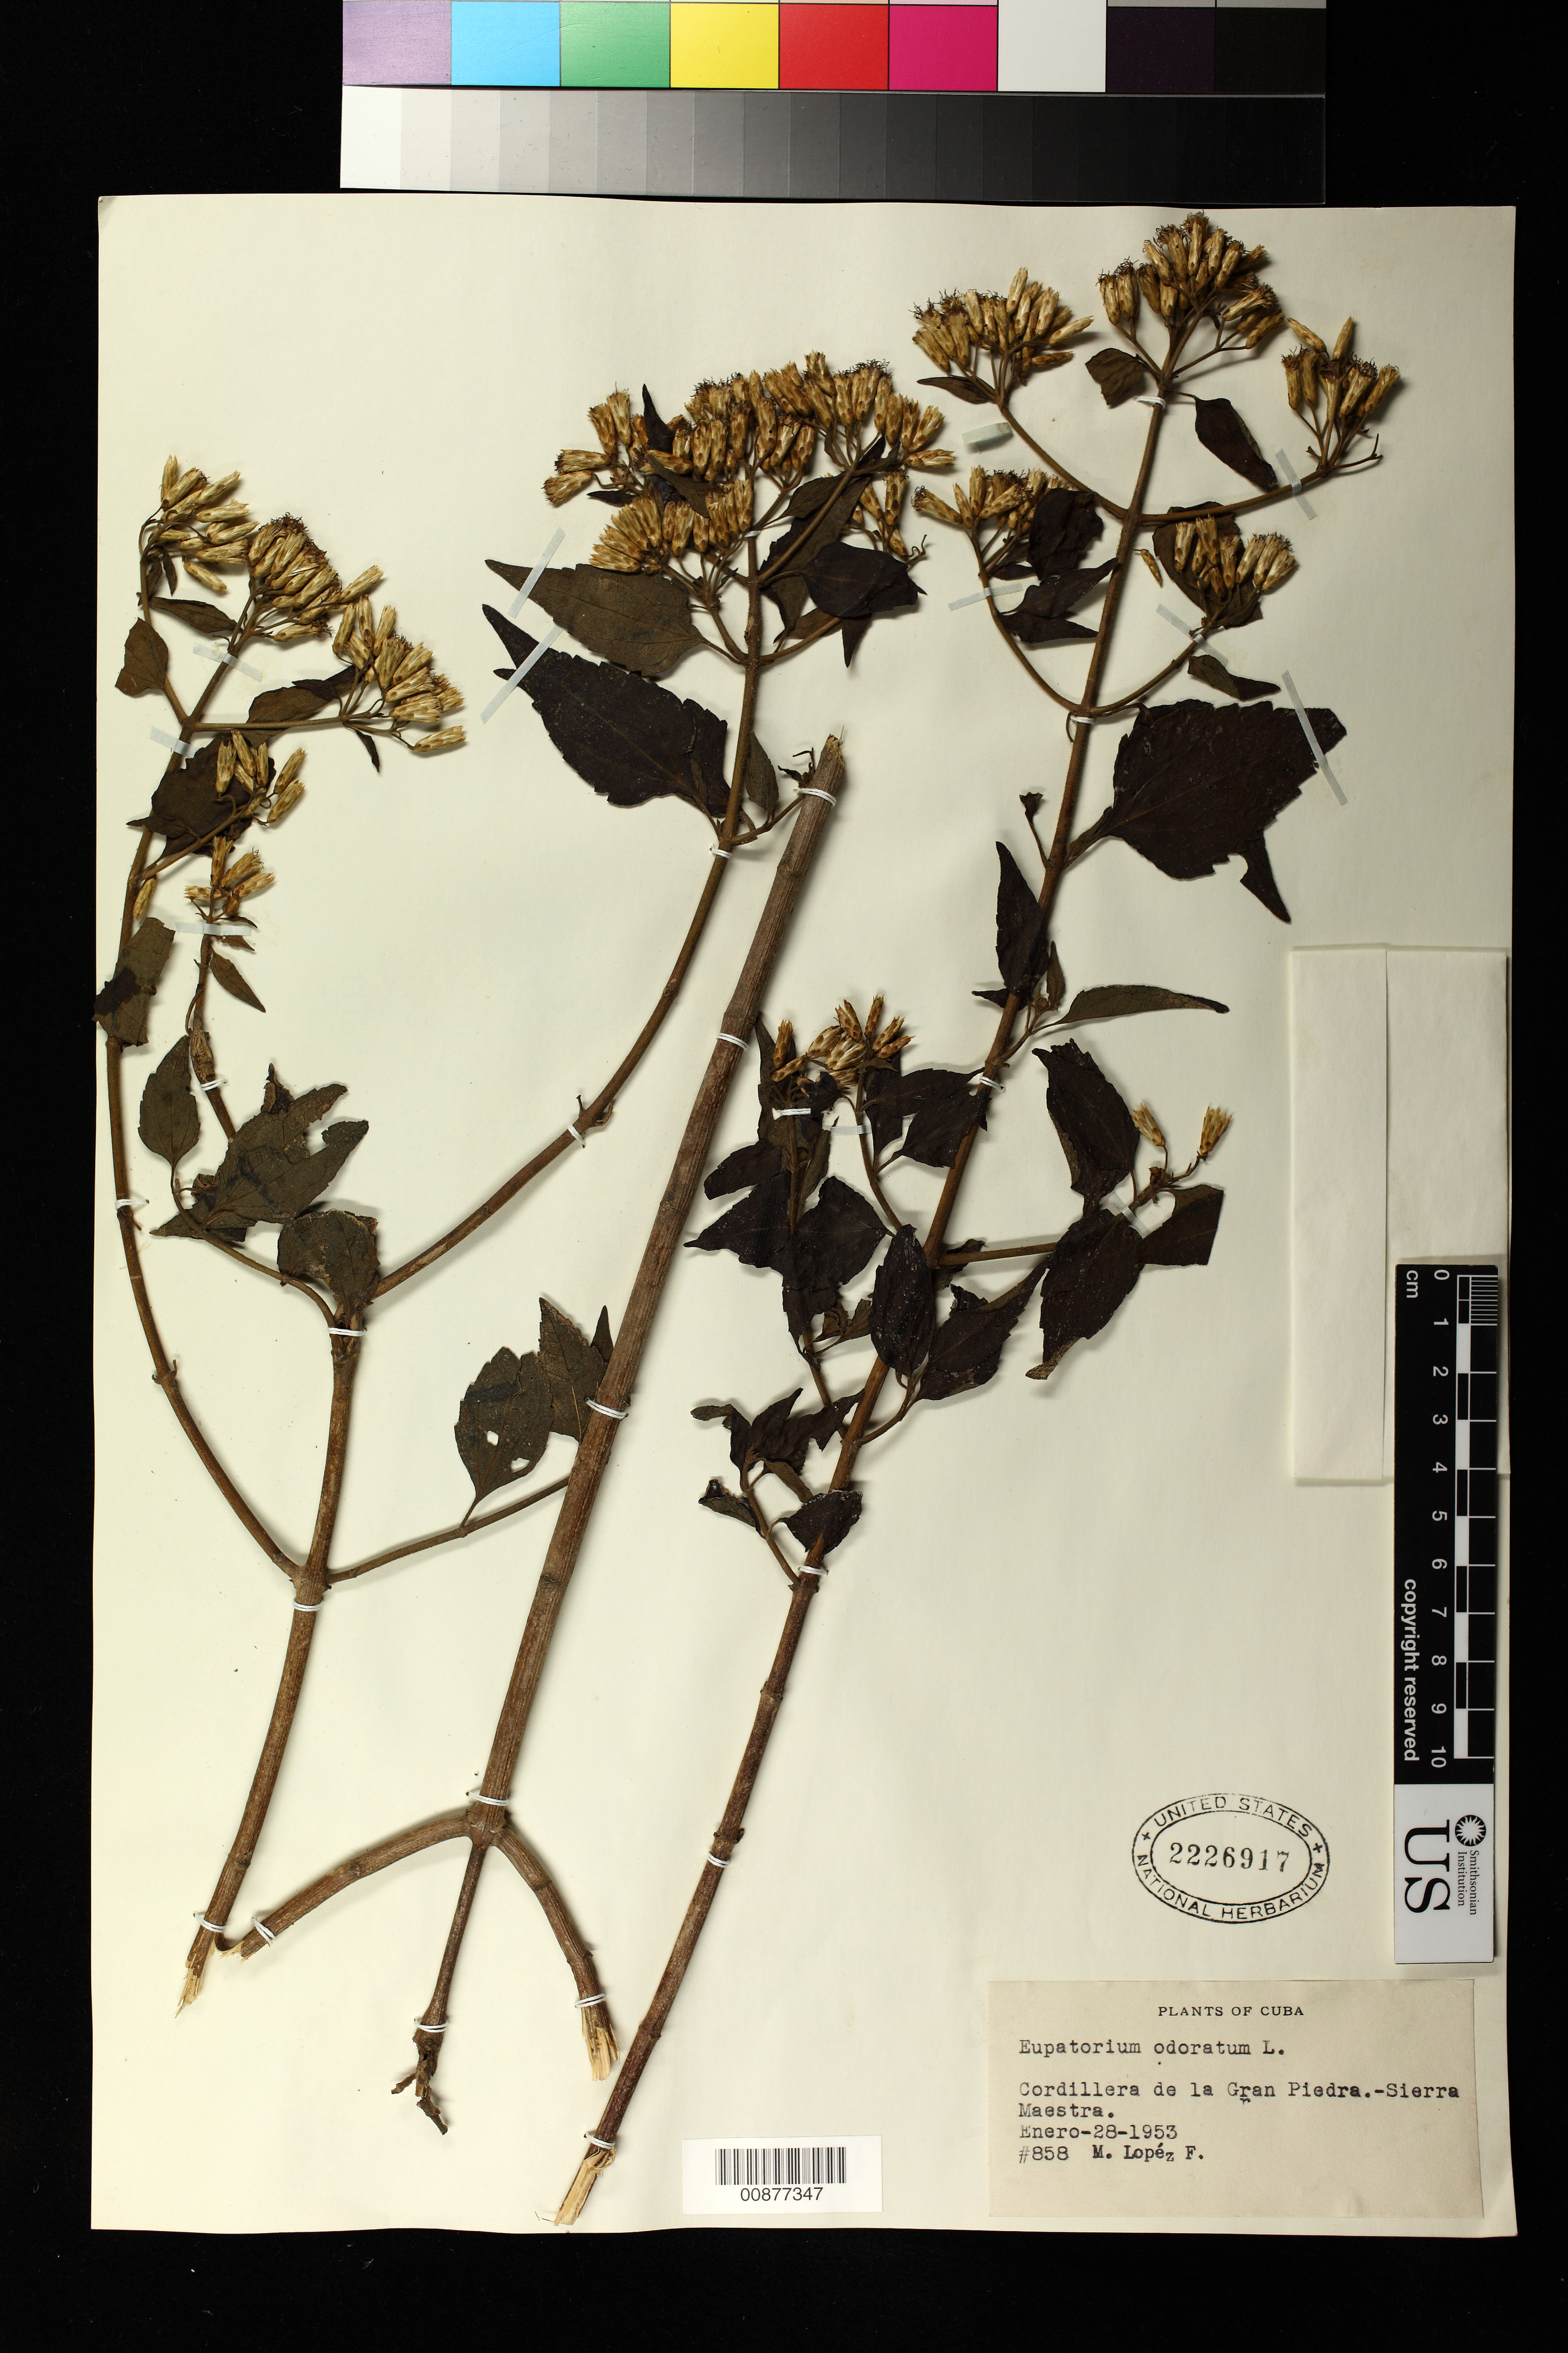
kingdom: Plantae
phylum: Tracheophyta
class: Magnoliopsida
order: Asterales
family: Asteraceae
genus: Chromolaena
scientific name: Chromolaena odorata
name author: (L.) R.M. King & H. Rob.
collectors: M. López Figueiras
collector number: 858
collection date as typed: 28 Jan 1953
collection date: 1953-01-28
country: Cuba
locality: Cordillera de la Gran Piedra, Sierra Maestra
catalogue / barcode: US 2226917